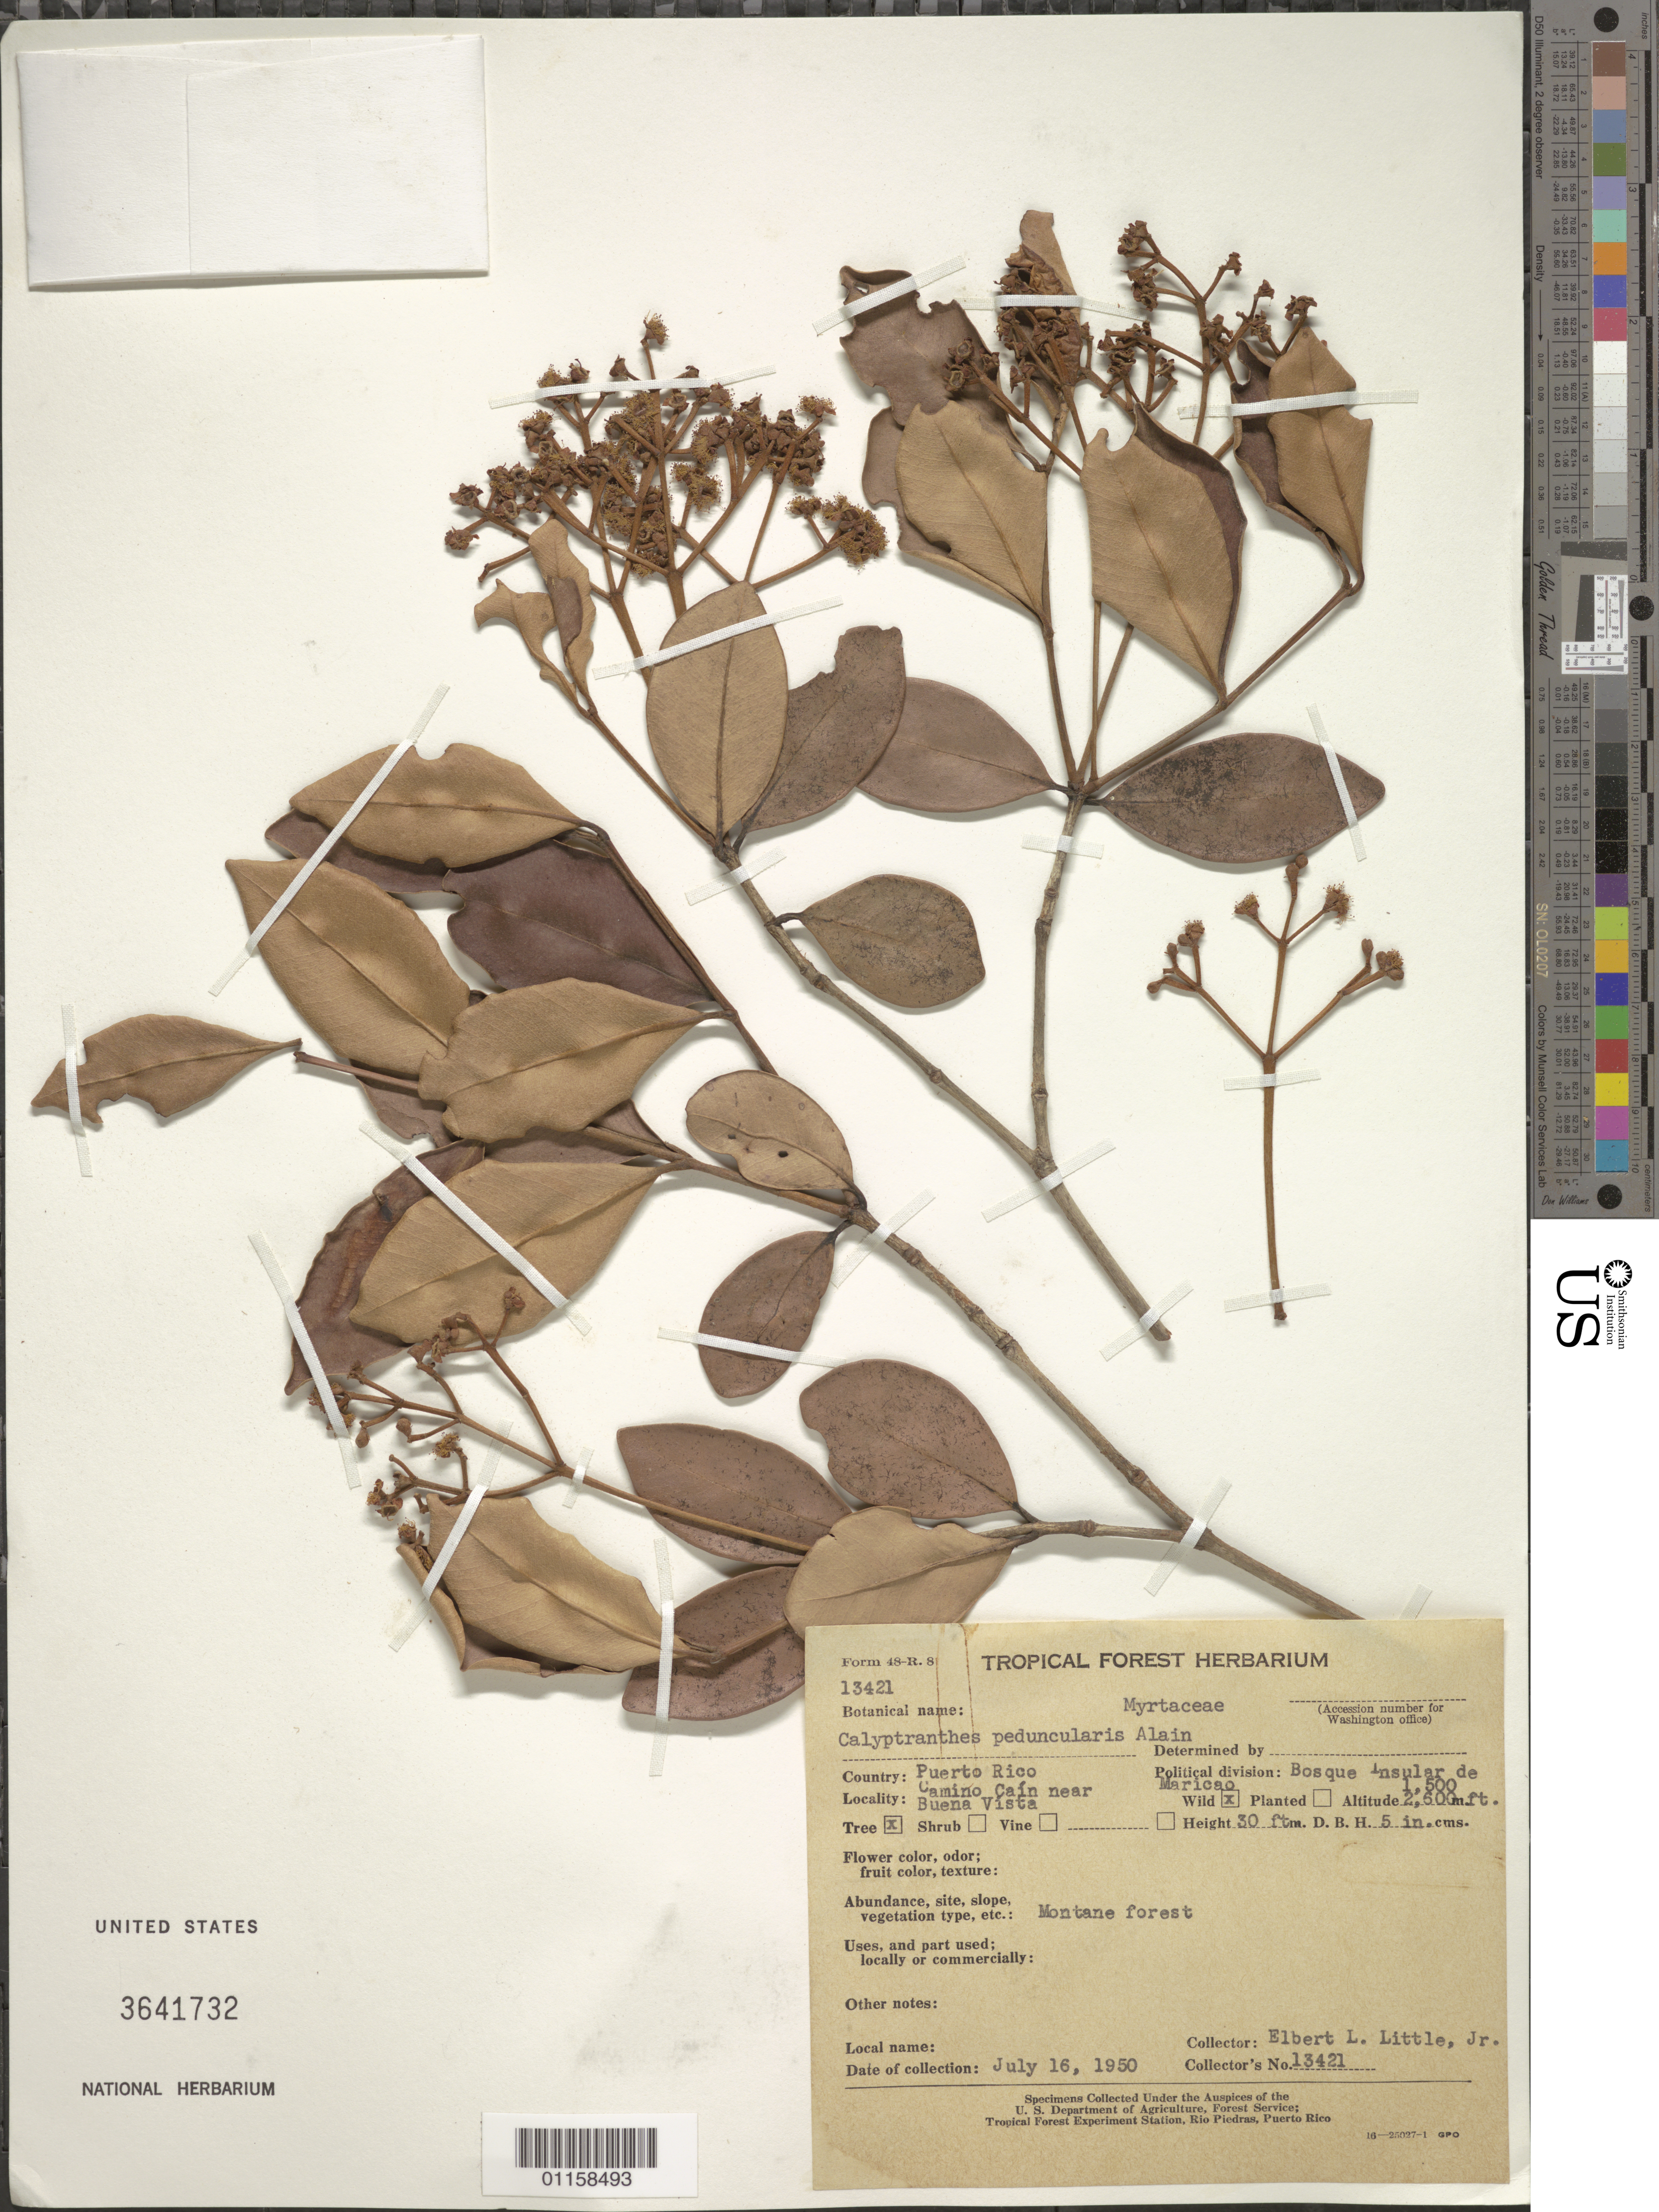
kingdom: Plantae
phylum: Tracheophyta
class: Magnoliopsida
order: Myrtales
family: Myrtaceae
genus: Myrcia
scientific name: Myrcia peduncularis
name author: (Alain) E. Lucas & Acev.-Rodr.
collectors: E. L. Little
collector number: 13421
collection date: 1950-07-16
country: Puerto Rico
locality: Bosque Insular de Maricao; Camino Caín, near Buena Vista.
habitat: Montane forest.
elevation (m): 457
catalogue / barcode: US 3641732